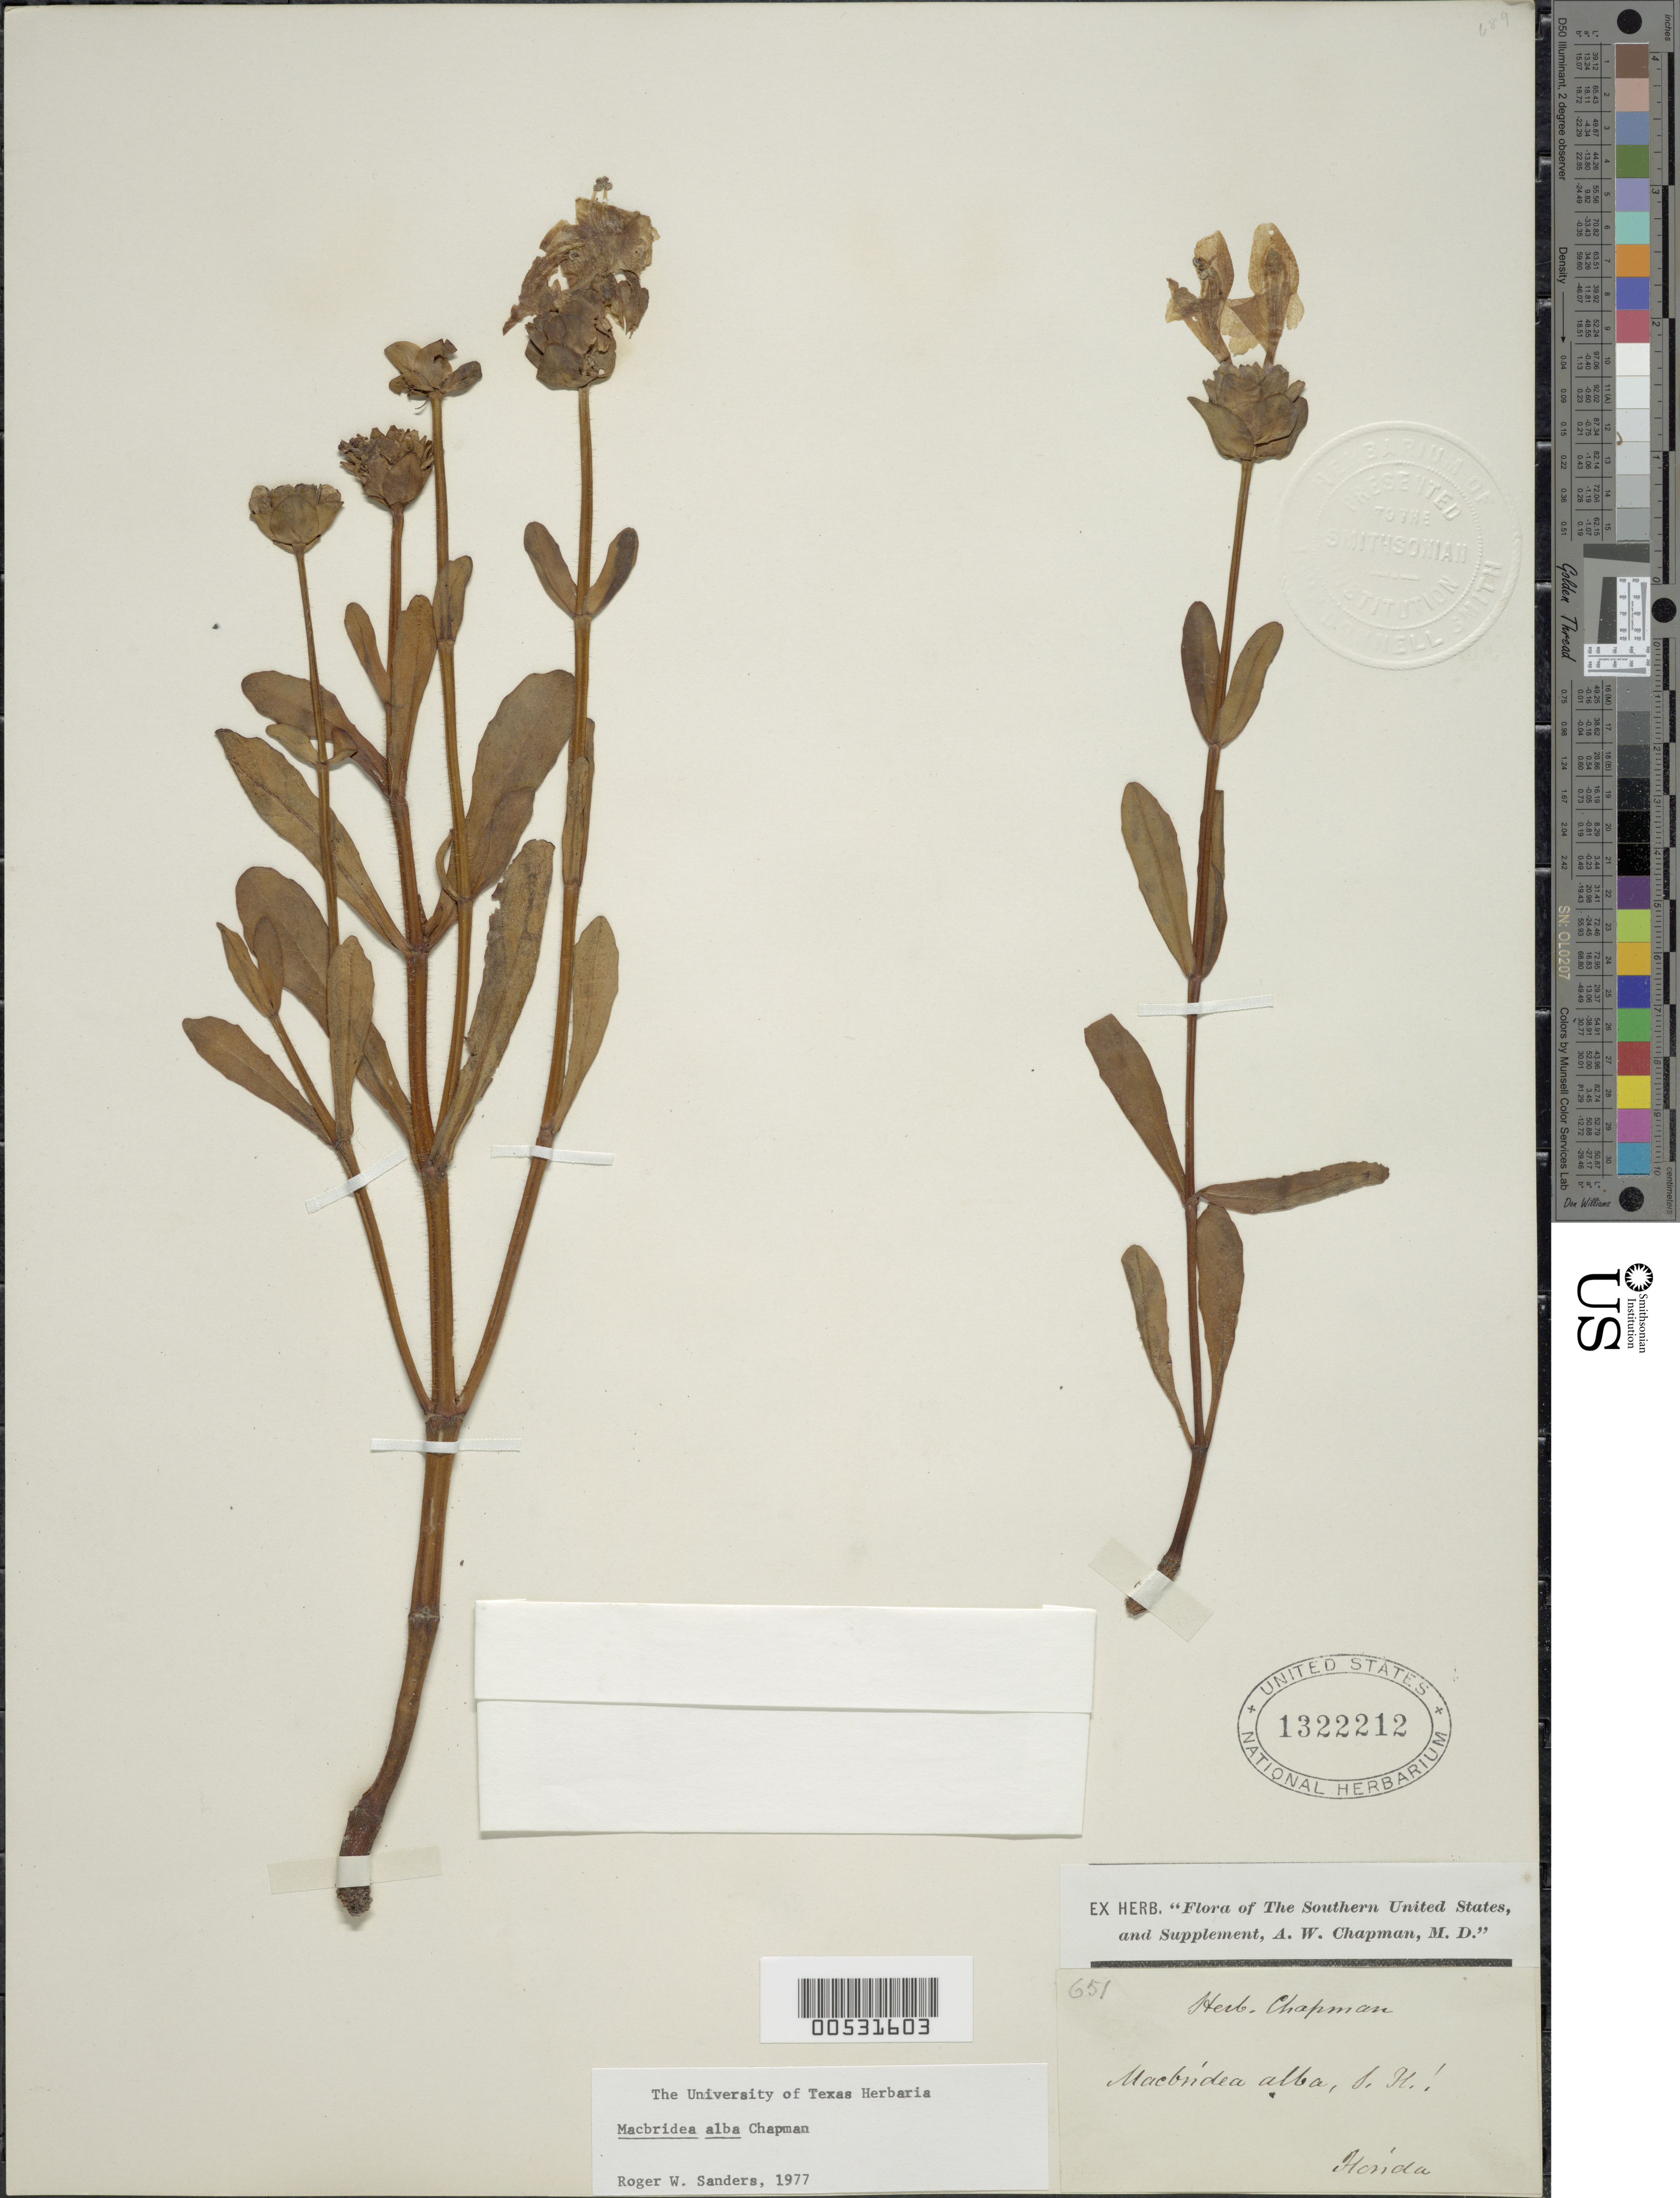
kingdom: Plantae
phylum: Tracheophyta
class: Magnoliopsida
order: Lamiales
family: Lamiaceae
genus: Macbridea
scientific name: Macbridea alba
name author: Chapm.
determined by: Sanders, R. W.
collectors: ex herb. Chapman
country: United States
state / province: Florida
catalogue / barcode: US 1322212